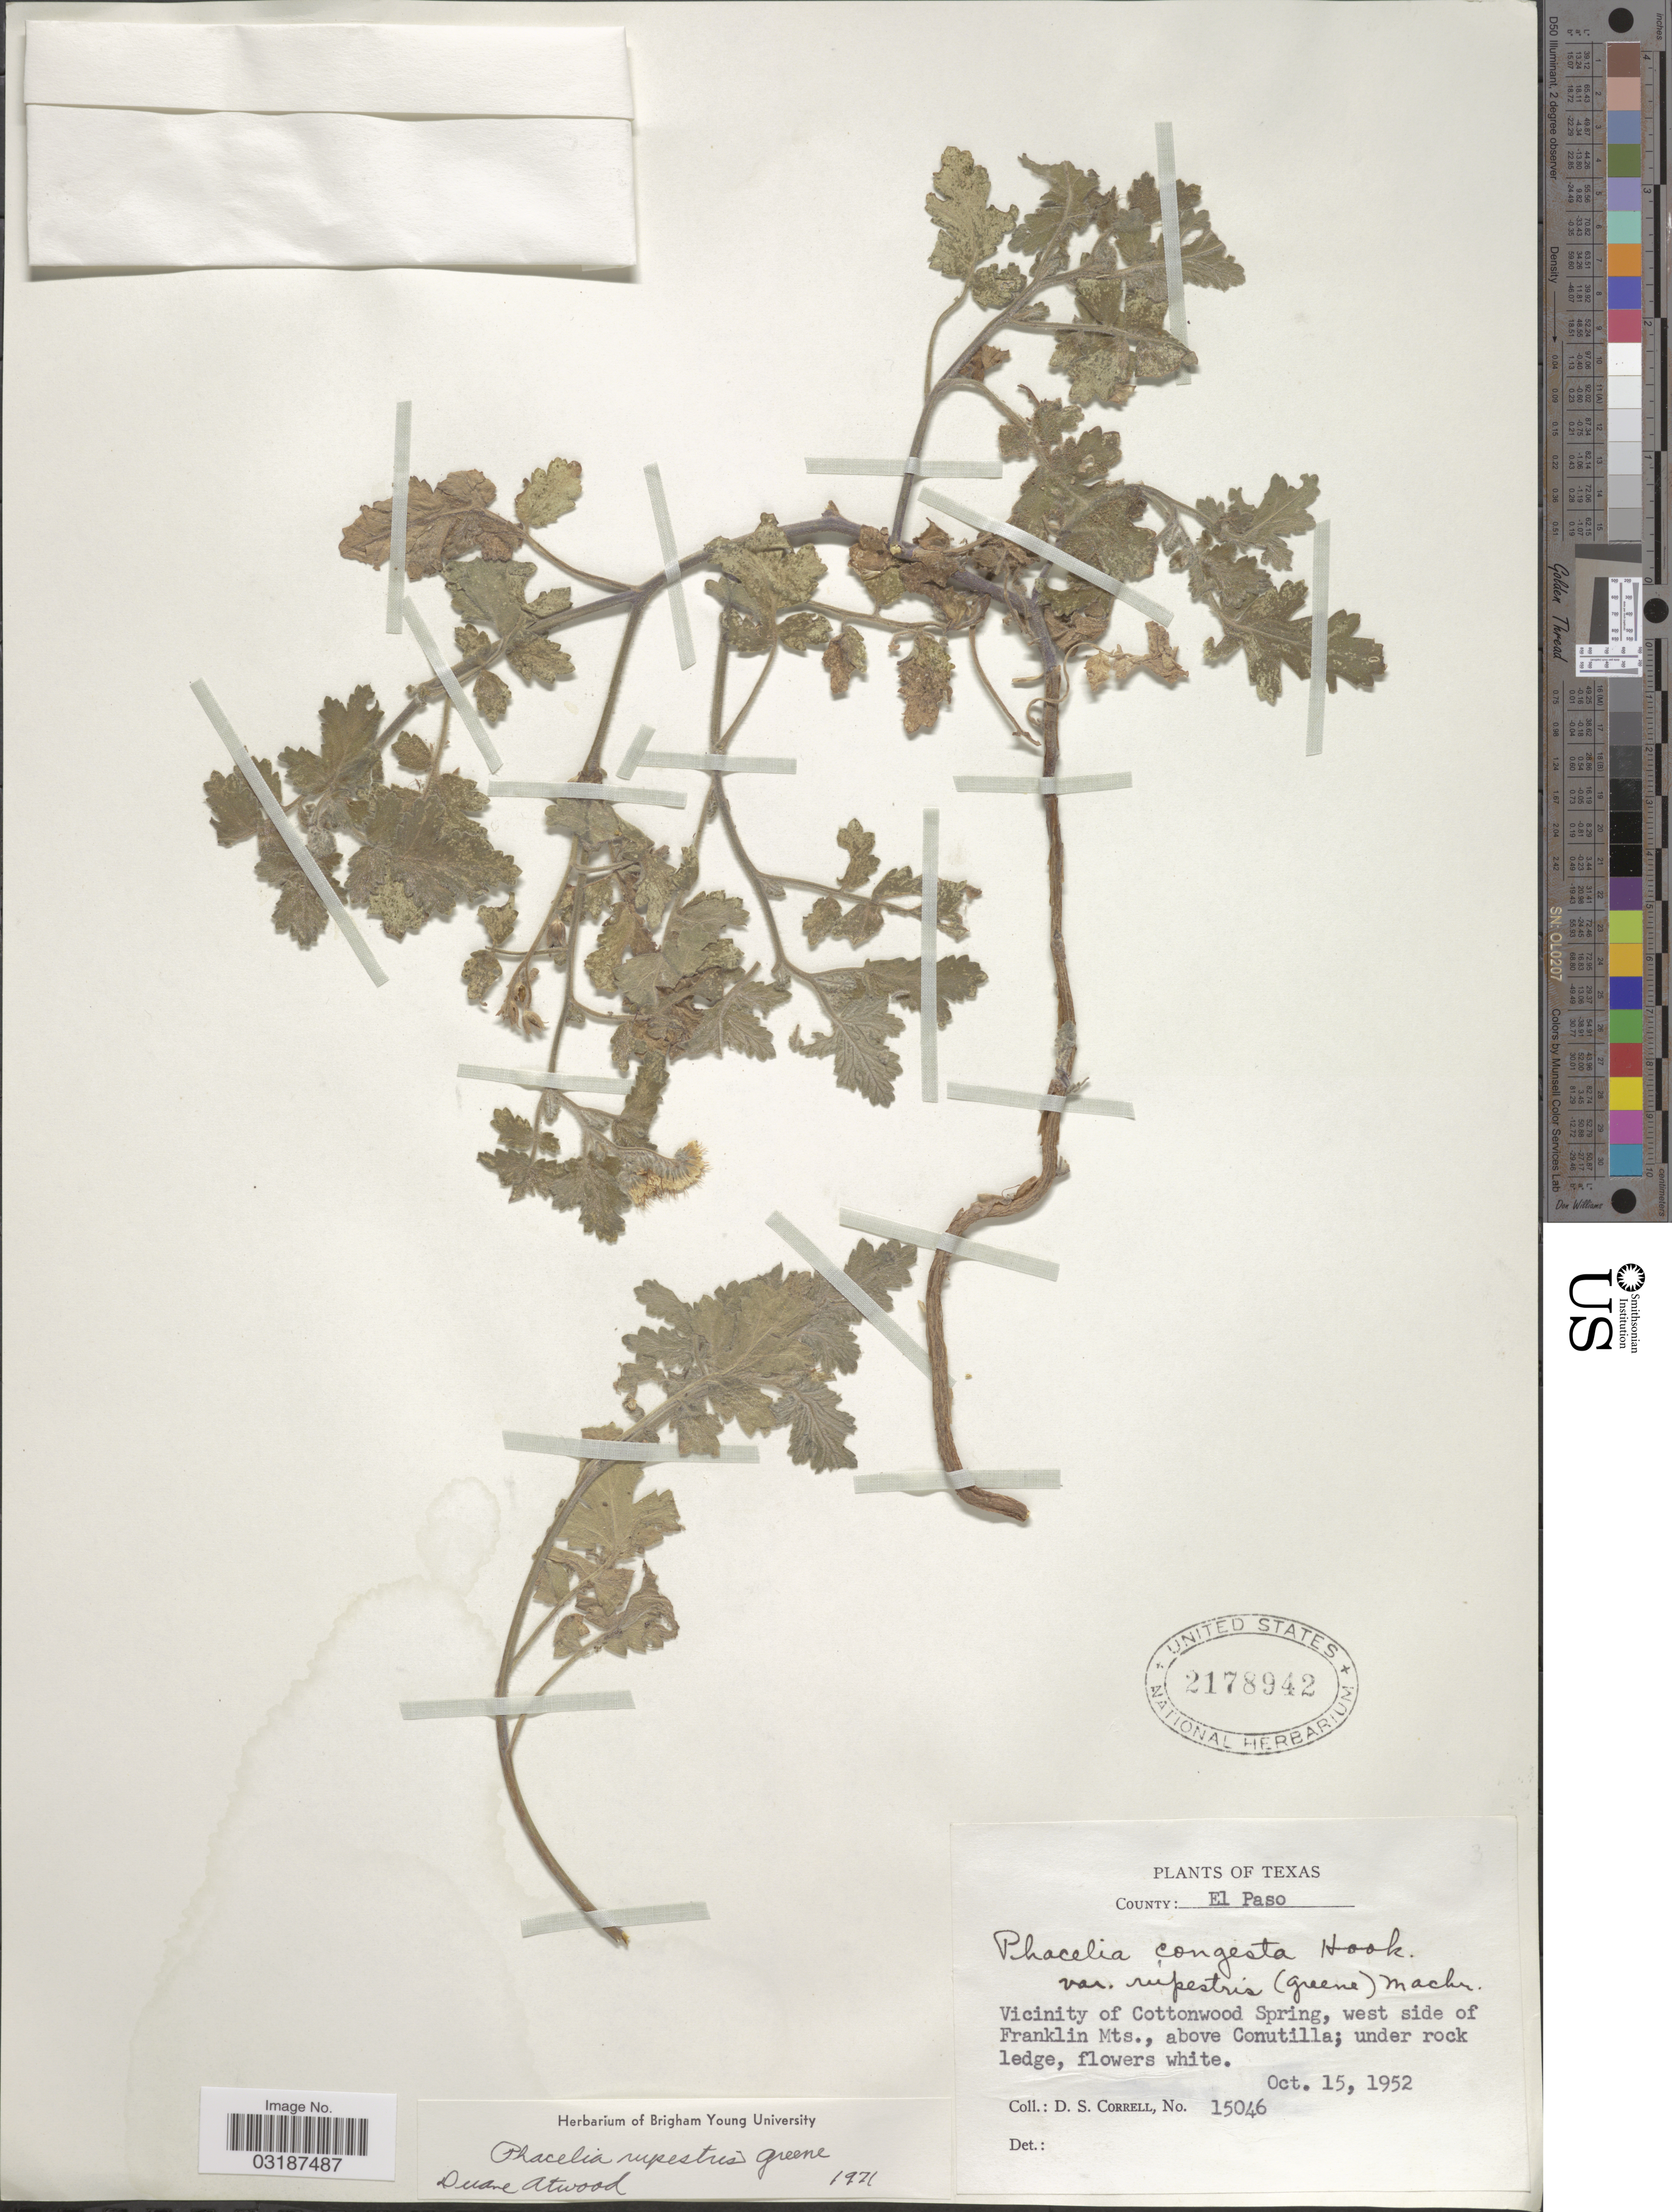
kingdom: Plantae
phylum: Tracheophyta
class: Magnoliopsida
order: Boraginales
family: Hydrophyllaceae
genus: Phacelia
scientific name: Phacelia rupestris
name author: Greene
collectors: D. S. Correll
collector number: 15046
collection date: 1952-10-15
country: United States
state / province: Texas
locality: County: El Paso. Vicinity of Cottonwood Spring, west side of Franklin Mts., above Conutilla.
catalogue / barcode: US 2178942